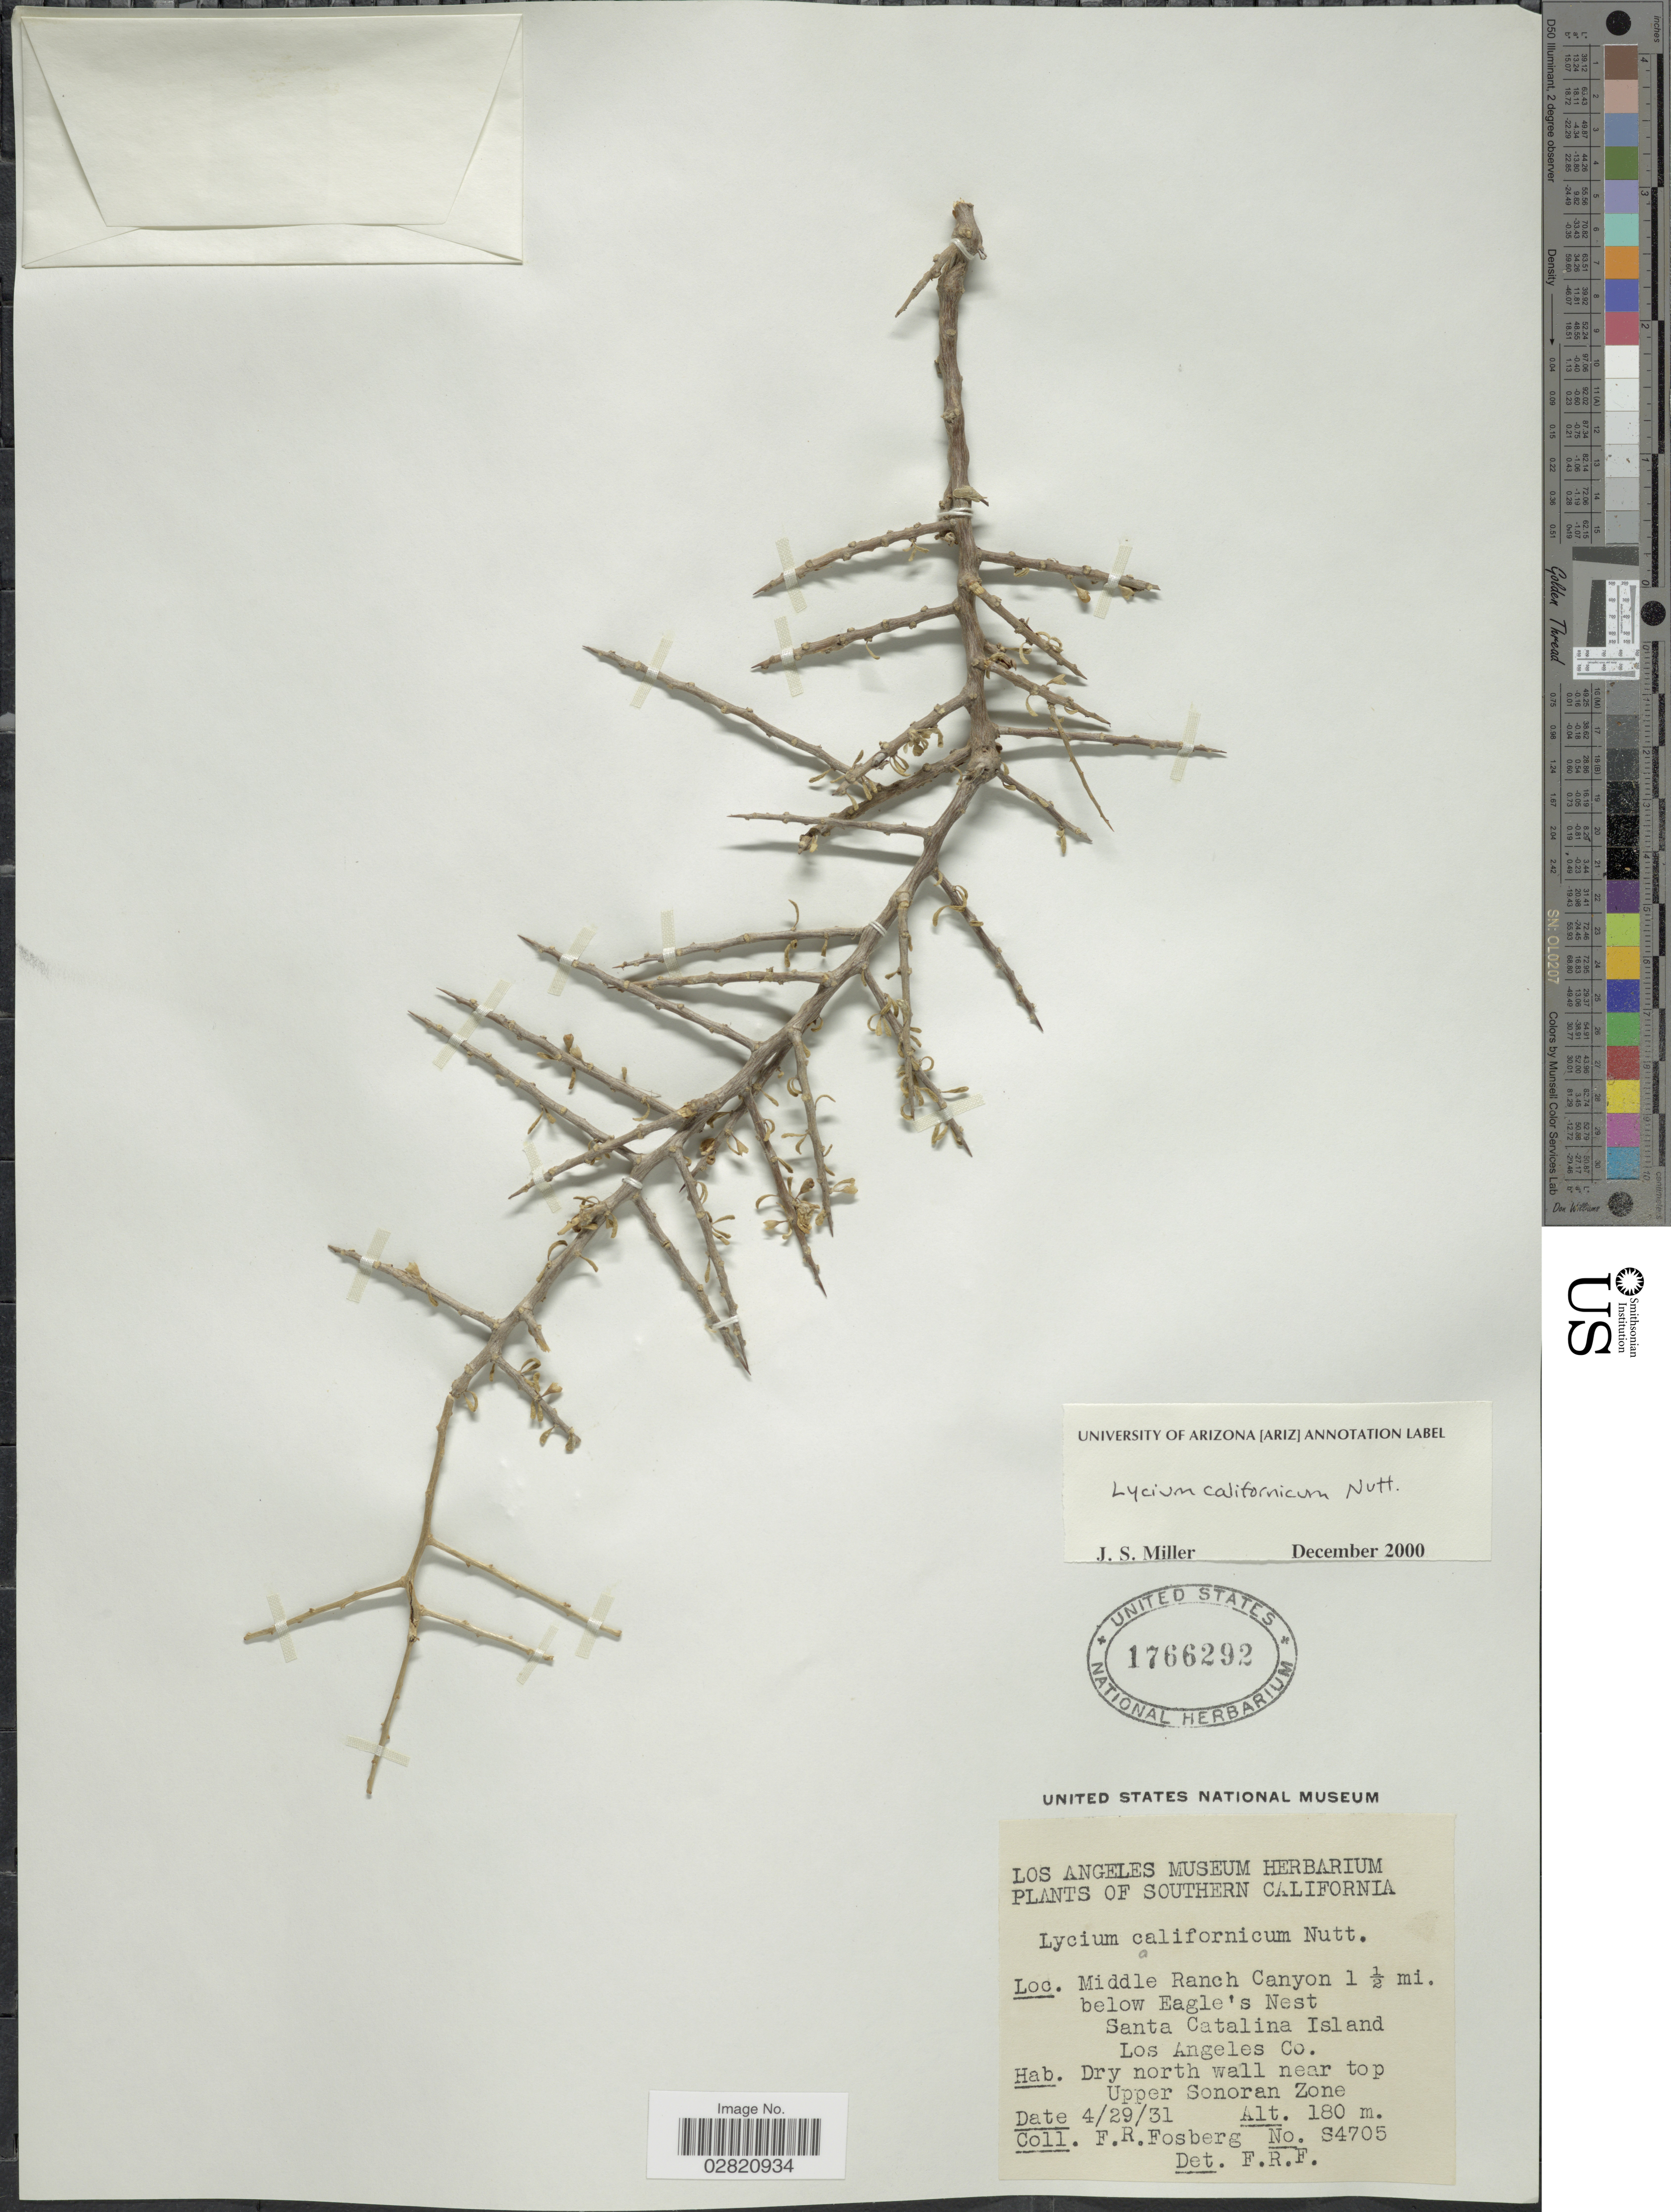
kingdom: Plantae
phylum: Tracheophyta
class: Magnoliopsida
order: Solanales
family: Solanaceae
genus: Lycium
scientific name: Lycium californicum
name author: Nutt. ex A. Gray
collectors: F. R. Fosberg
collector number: S4705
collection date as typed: Transcribed d/m/y: 29/4/31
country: United States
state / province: California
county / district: Los Angeles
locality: Southern California, Middle Ranch Canyon 1½ mi. below Eagle's Nest, Santa Catalina Island, Los Angeles Co., near top Upper Sonoran Zone.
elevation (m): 180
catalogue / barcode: US 1766292